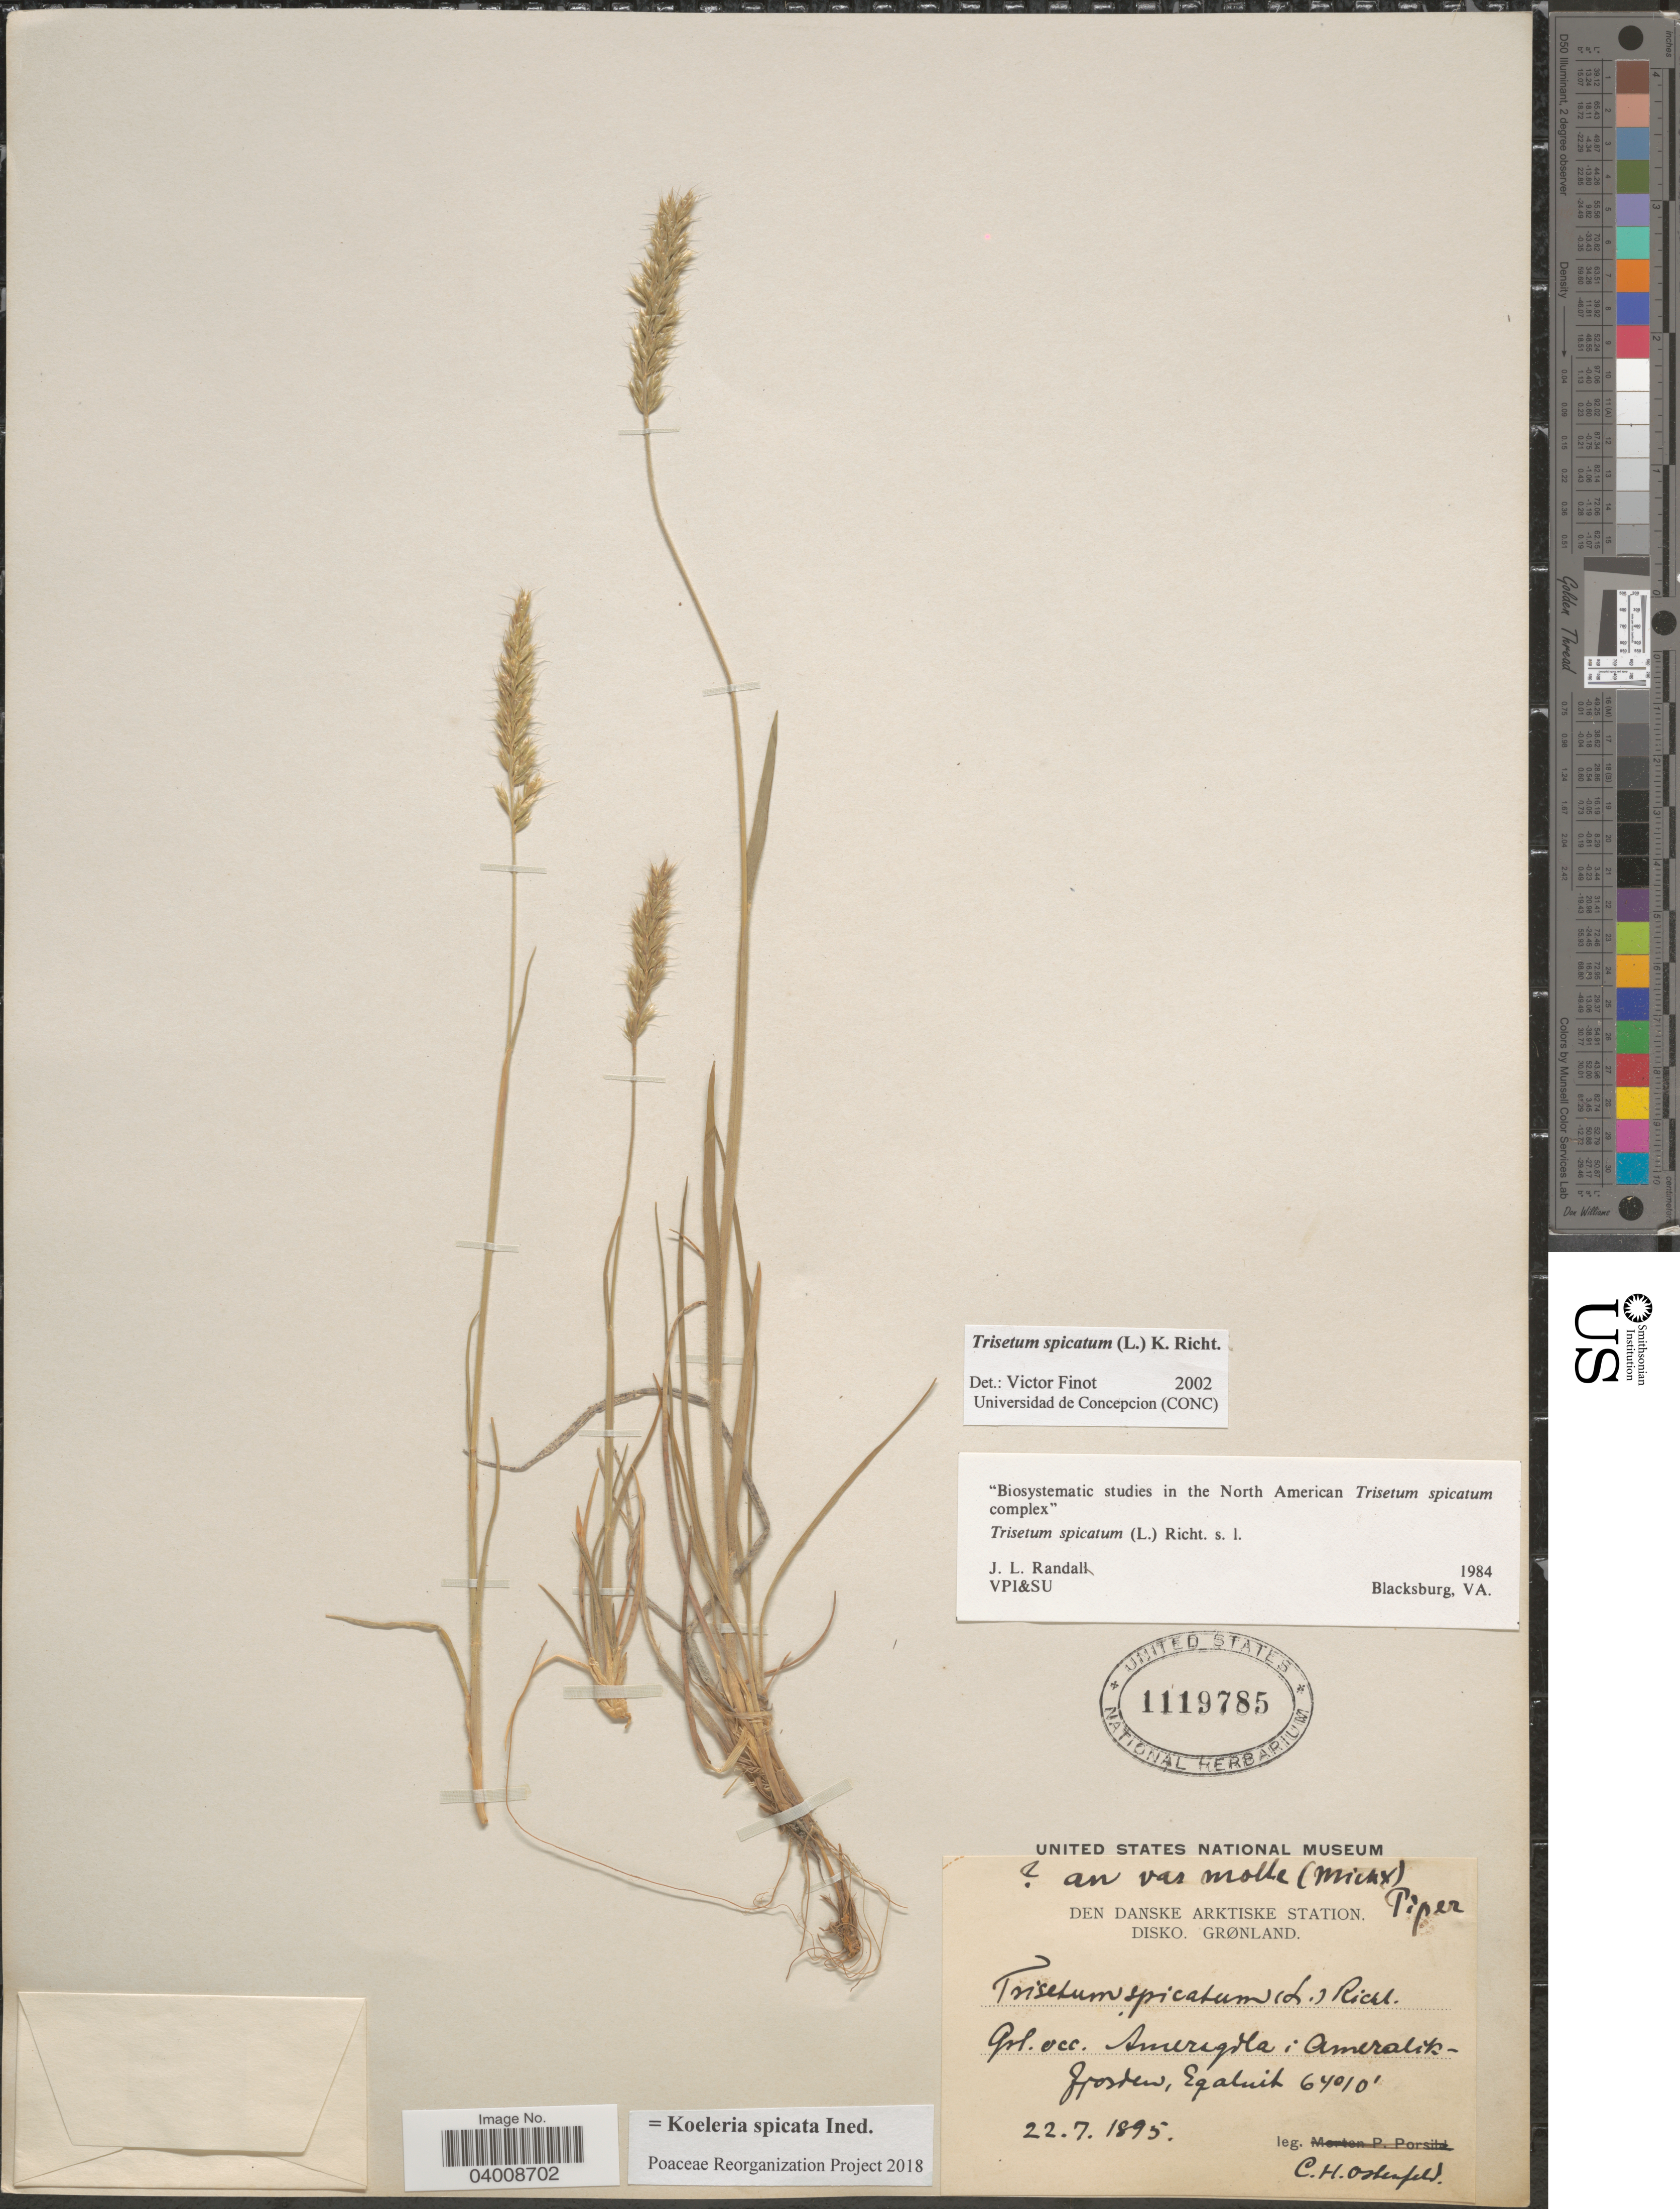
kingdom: Plantae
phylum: Tracheophyta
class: Liliopsida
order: Poales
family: Poaceae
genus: Koeleria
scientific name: Koeleria spicata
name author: (L.) Barberá et al.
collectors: C. Ostenfeld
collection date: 1895-07-22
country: Greenland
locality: Den Danske Arktiske Station. Disko. Grønland. Grl. occ. Ameragdla: Ameralik-fjorden, Eqaluit.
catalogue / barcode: US 1119785